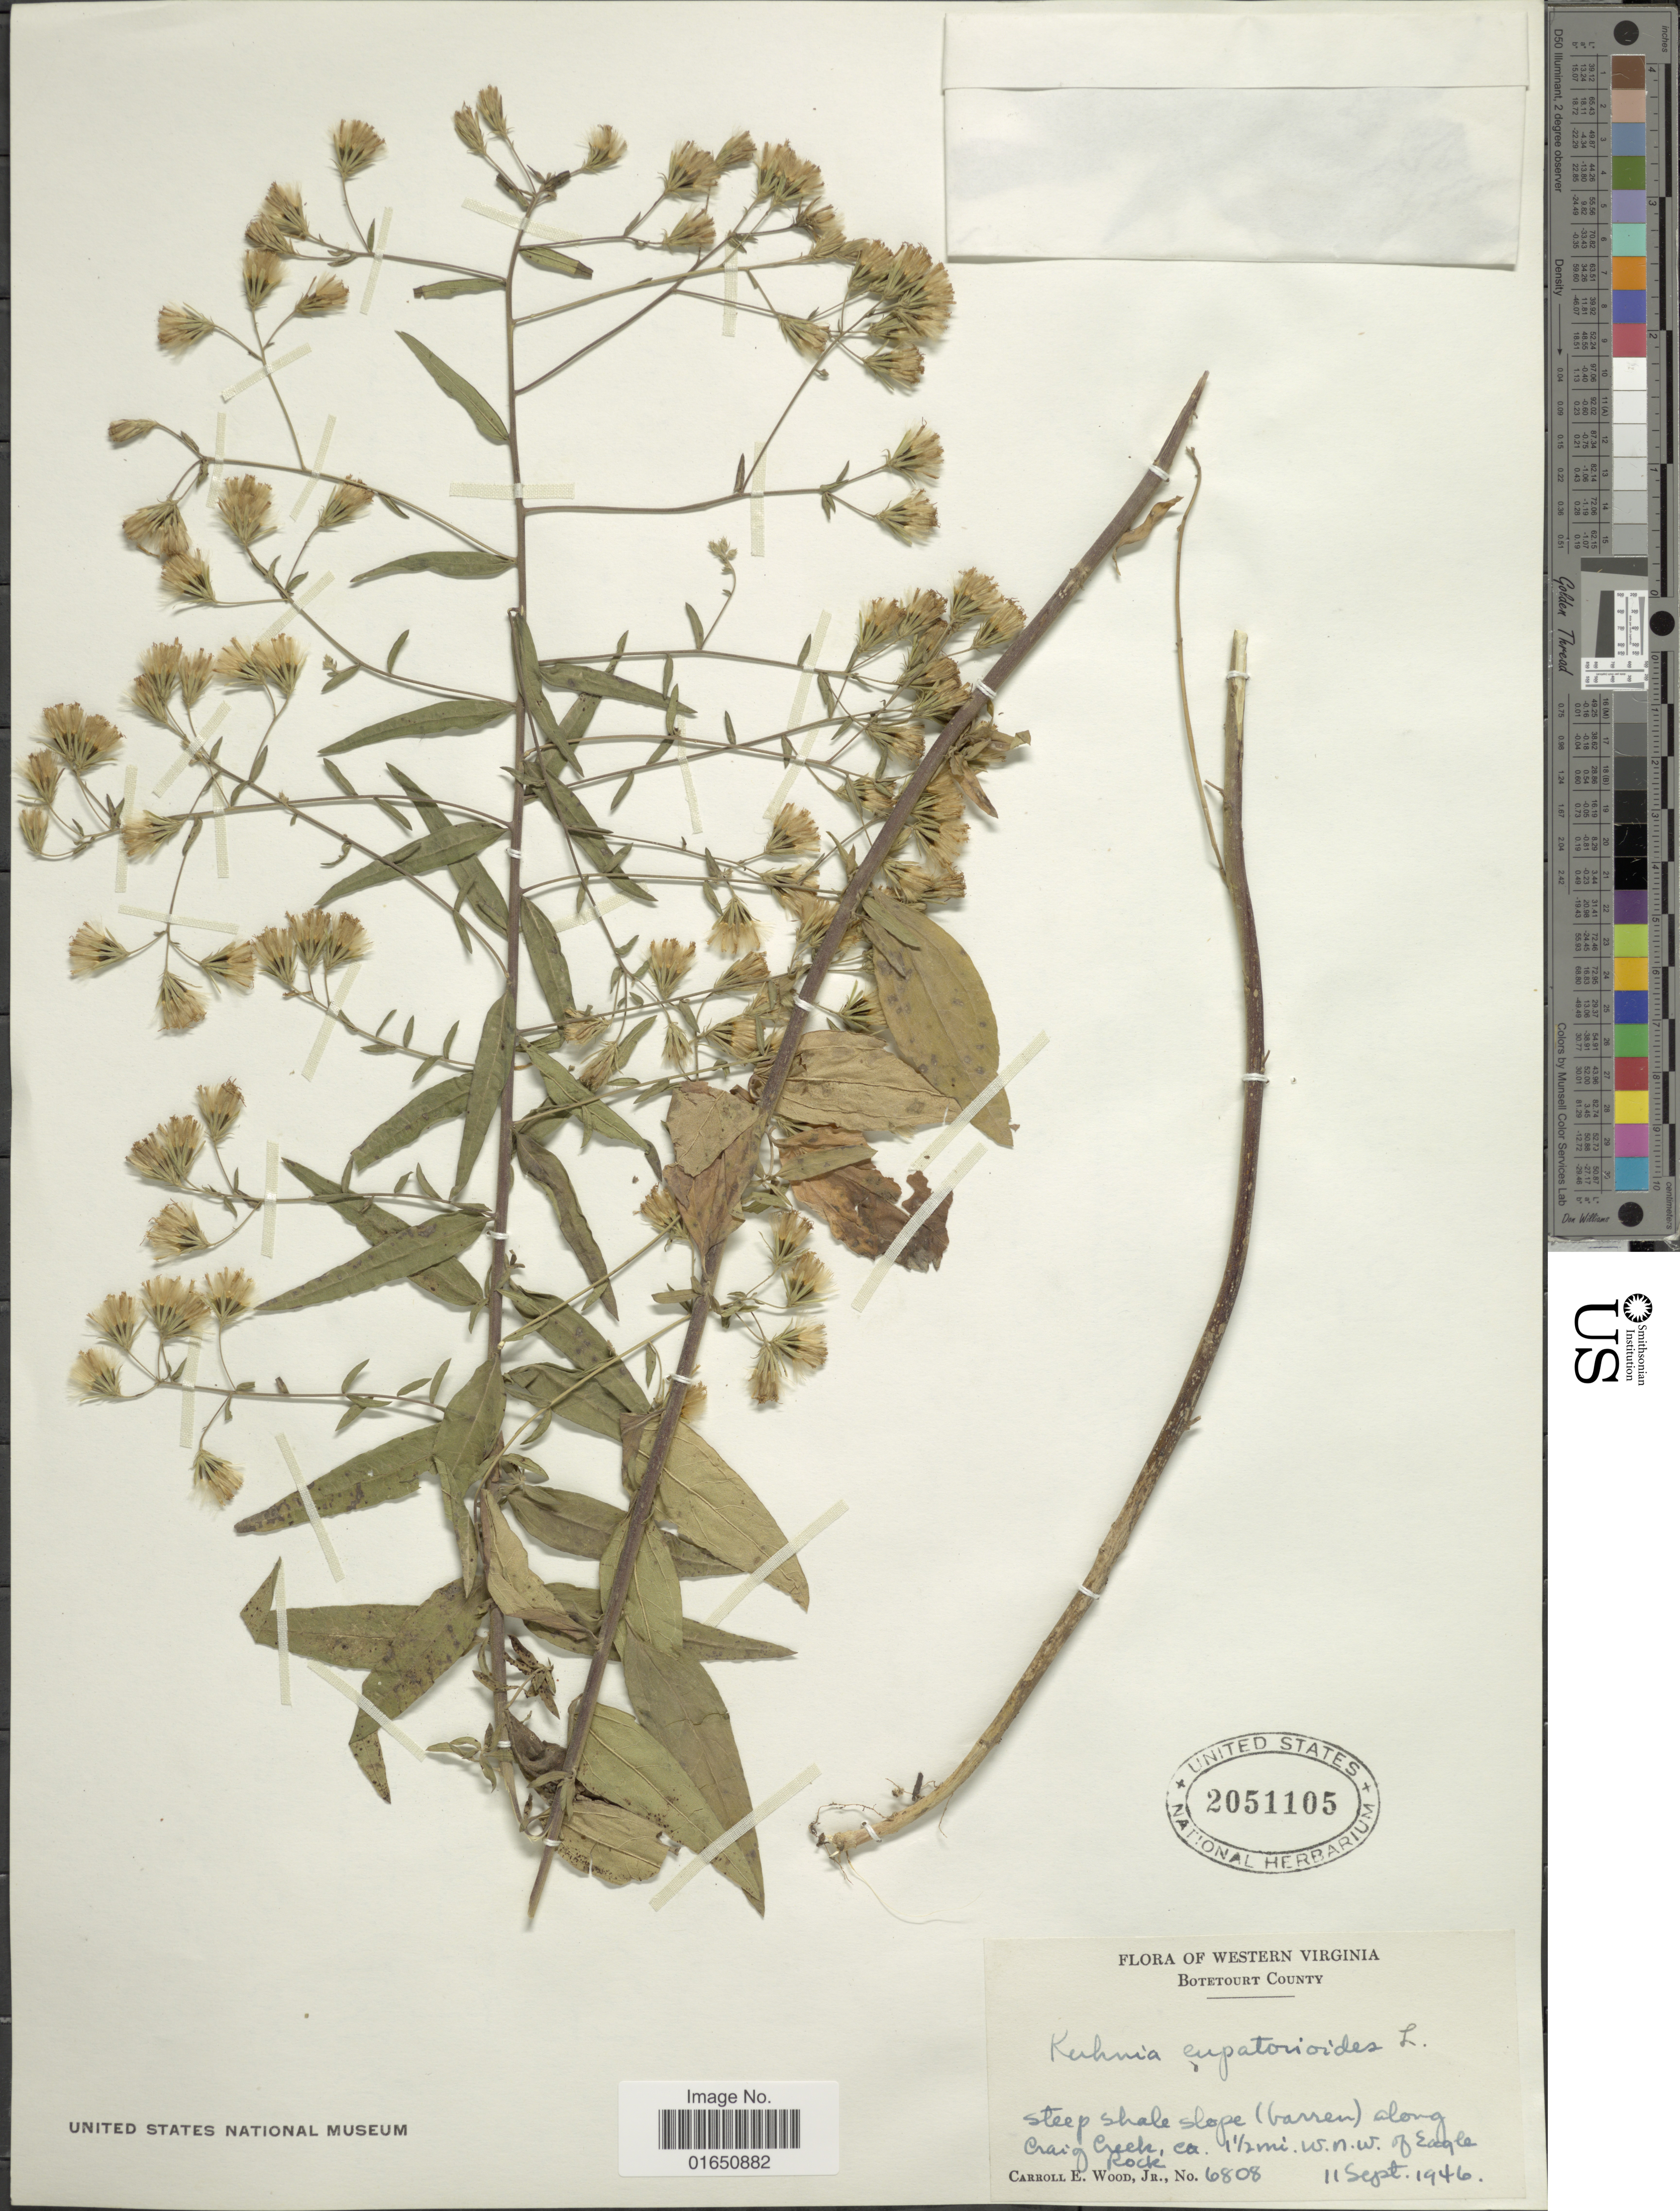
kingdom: Plantae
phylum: Tracheophyta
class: Magnoliopsida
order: Asterales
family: Asteraceae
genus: Brickellia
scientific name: Brickellia eupatorioides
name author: (L.) Shinners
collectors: C. Wood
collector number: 6808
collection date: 1946-09-11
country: United States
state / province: Virginia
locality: Western Virginia. Steep Shale slope (barren) along Craig Creek, 1½ mi. w.n.w. of Eagle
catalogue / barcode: US 2051105